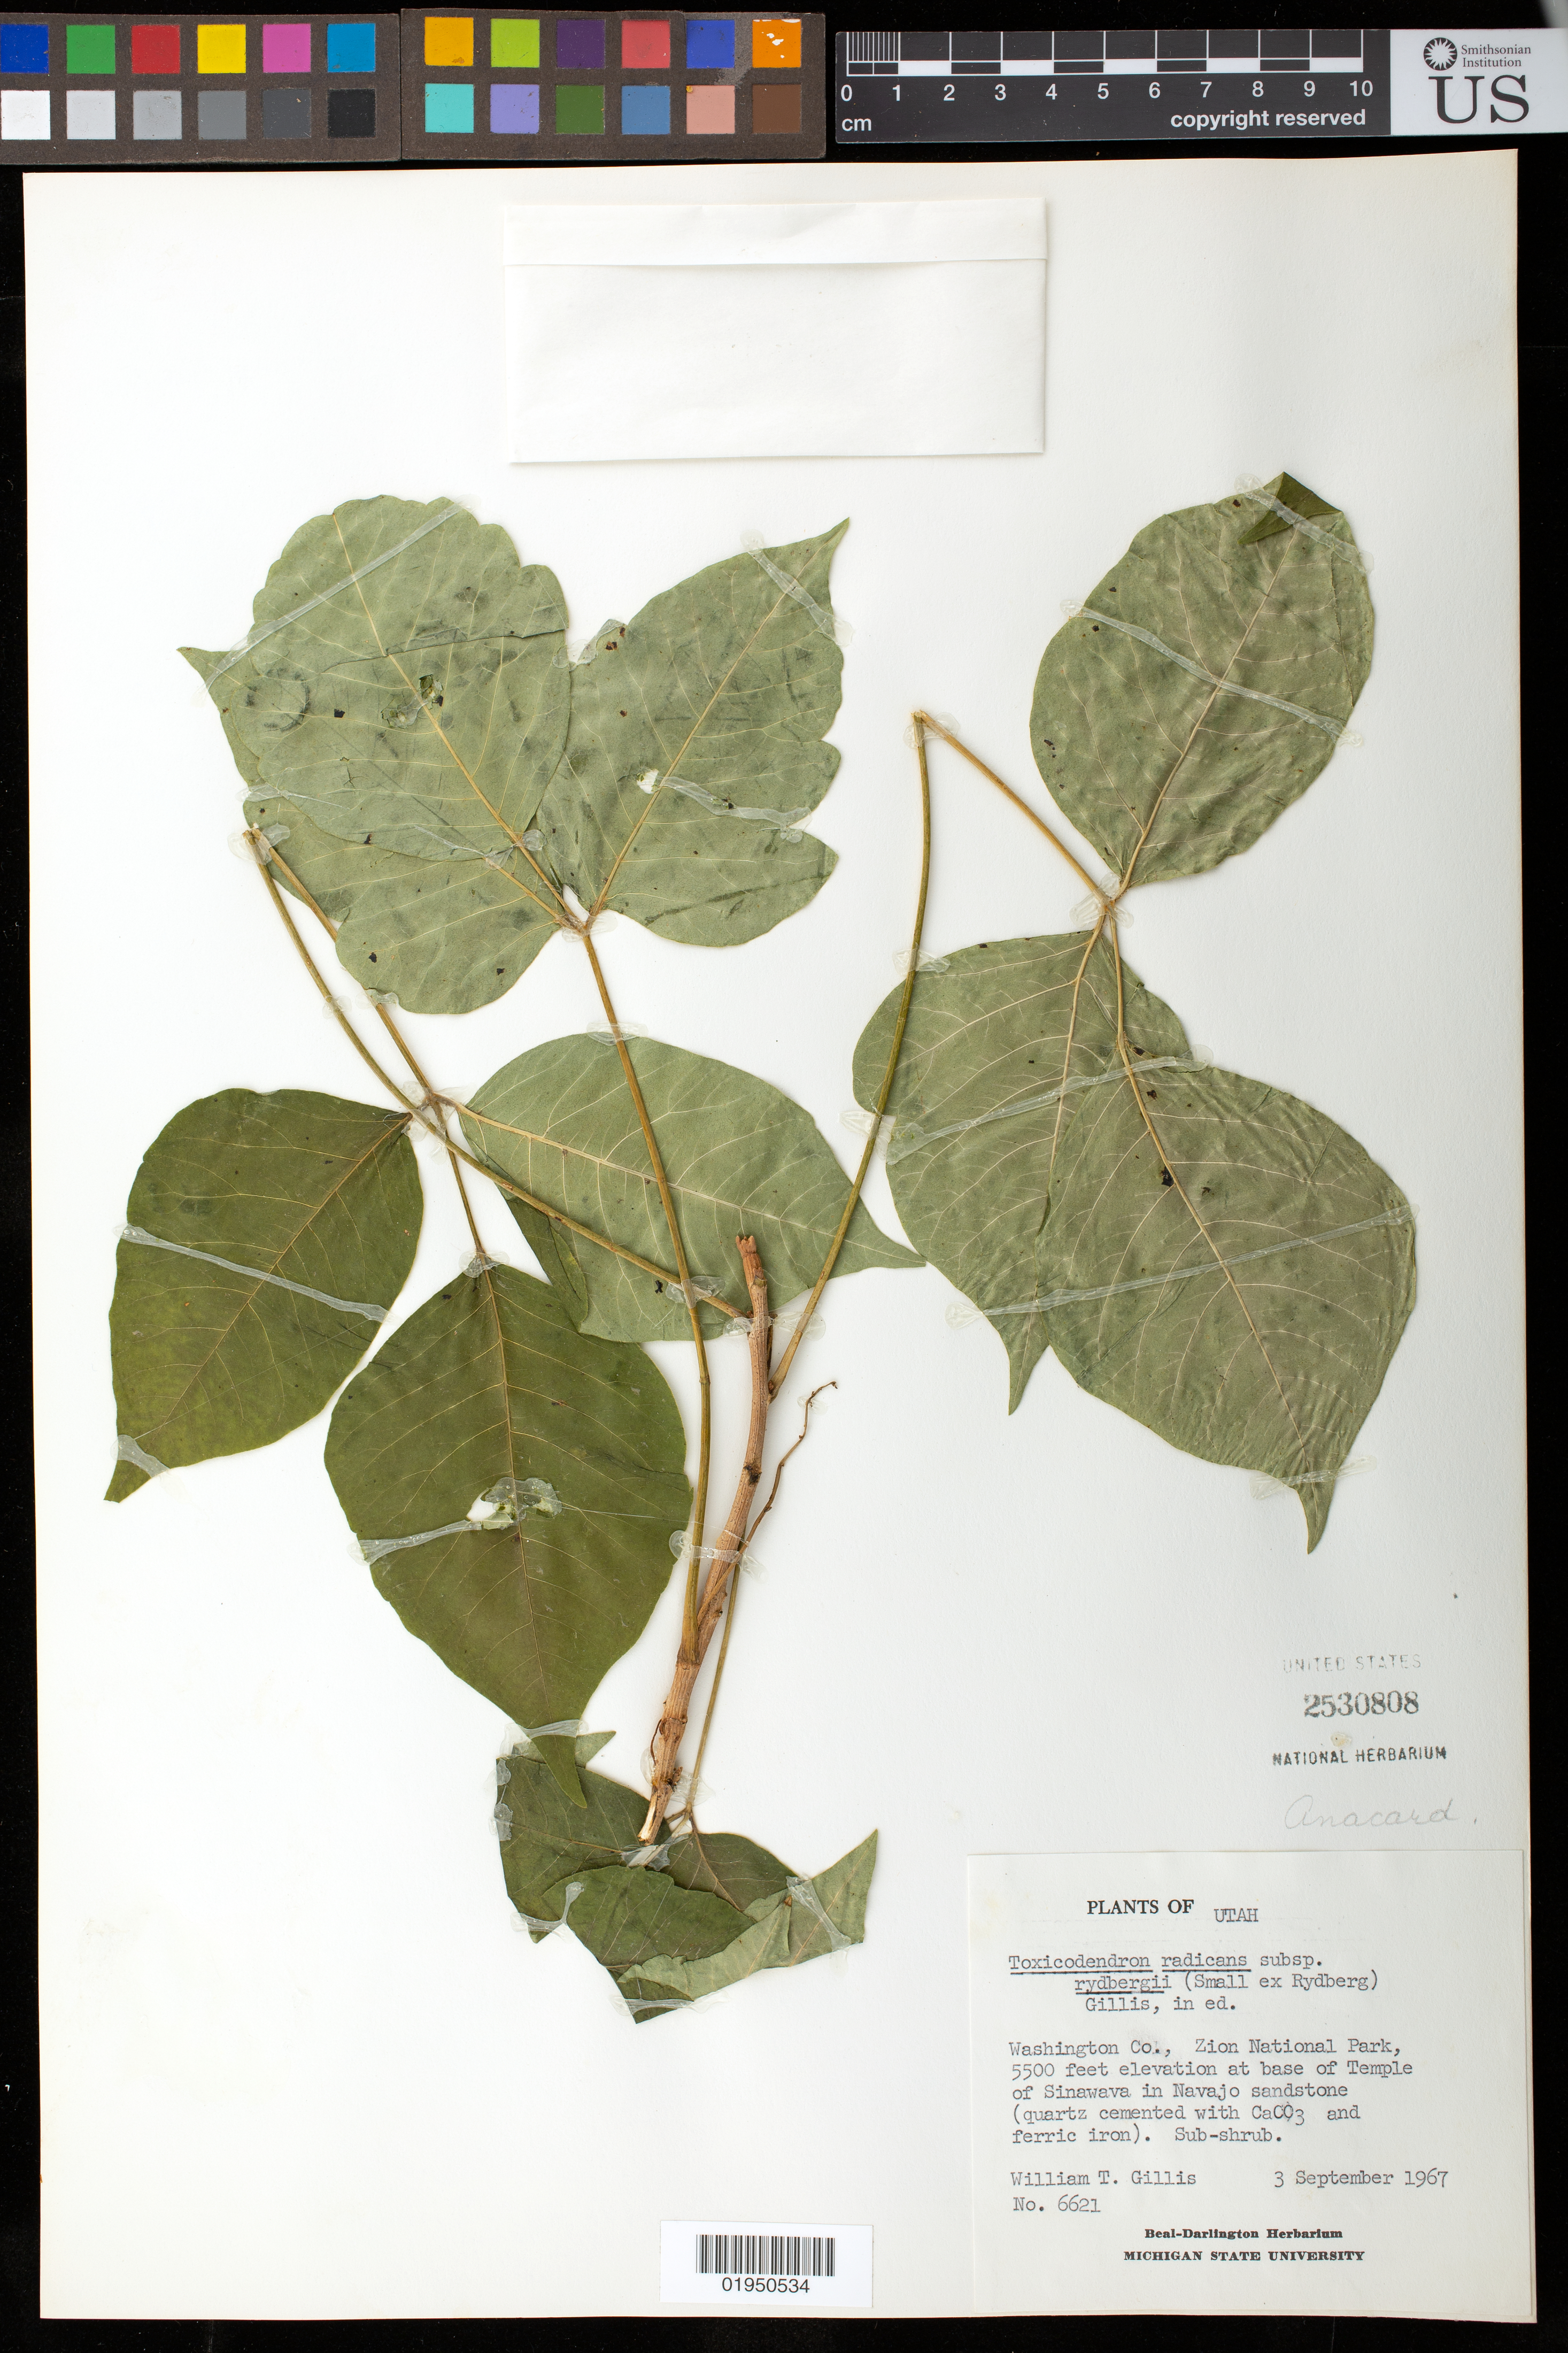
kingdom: Plantae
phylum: Tracheophyta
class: Magnoliopsida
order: Sapindales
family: Anacardiaceae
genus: Toxicodendron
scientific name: Toxicodendron radicans subsp. rydbergii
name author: (Small & Rydb.) Á. Löve & D. Löve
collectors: W. T. Gillis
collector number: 6621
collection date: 1967-09-03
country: United States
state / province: Utah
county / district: Washington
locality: Zion National Park at base of Temple of Sinawava.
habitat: Navajo sandstone (quartz cemented with CaCo2 and ferric iron)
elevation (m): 1676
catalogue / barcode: US 2530808